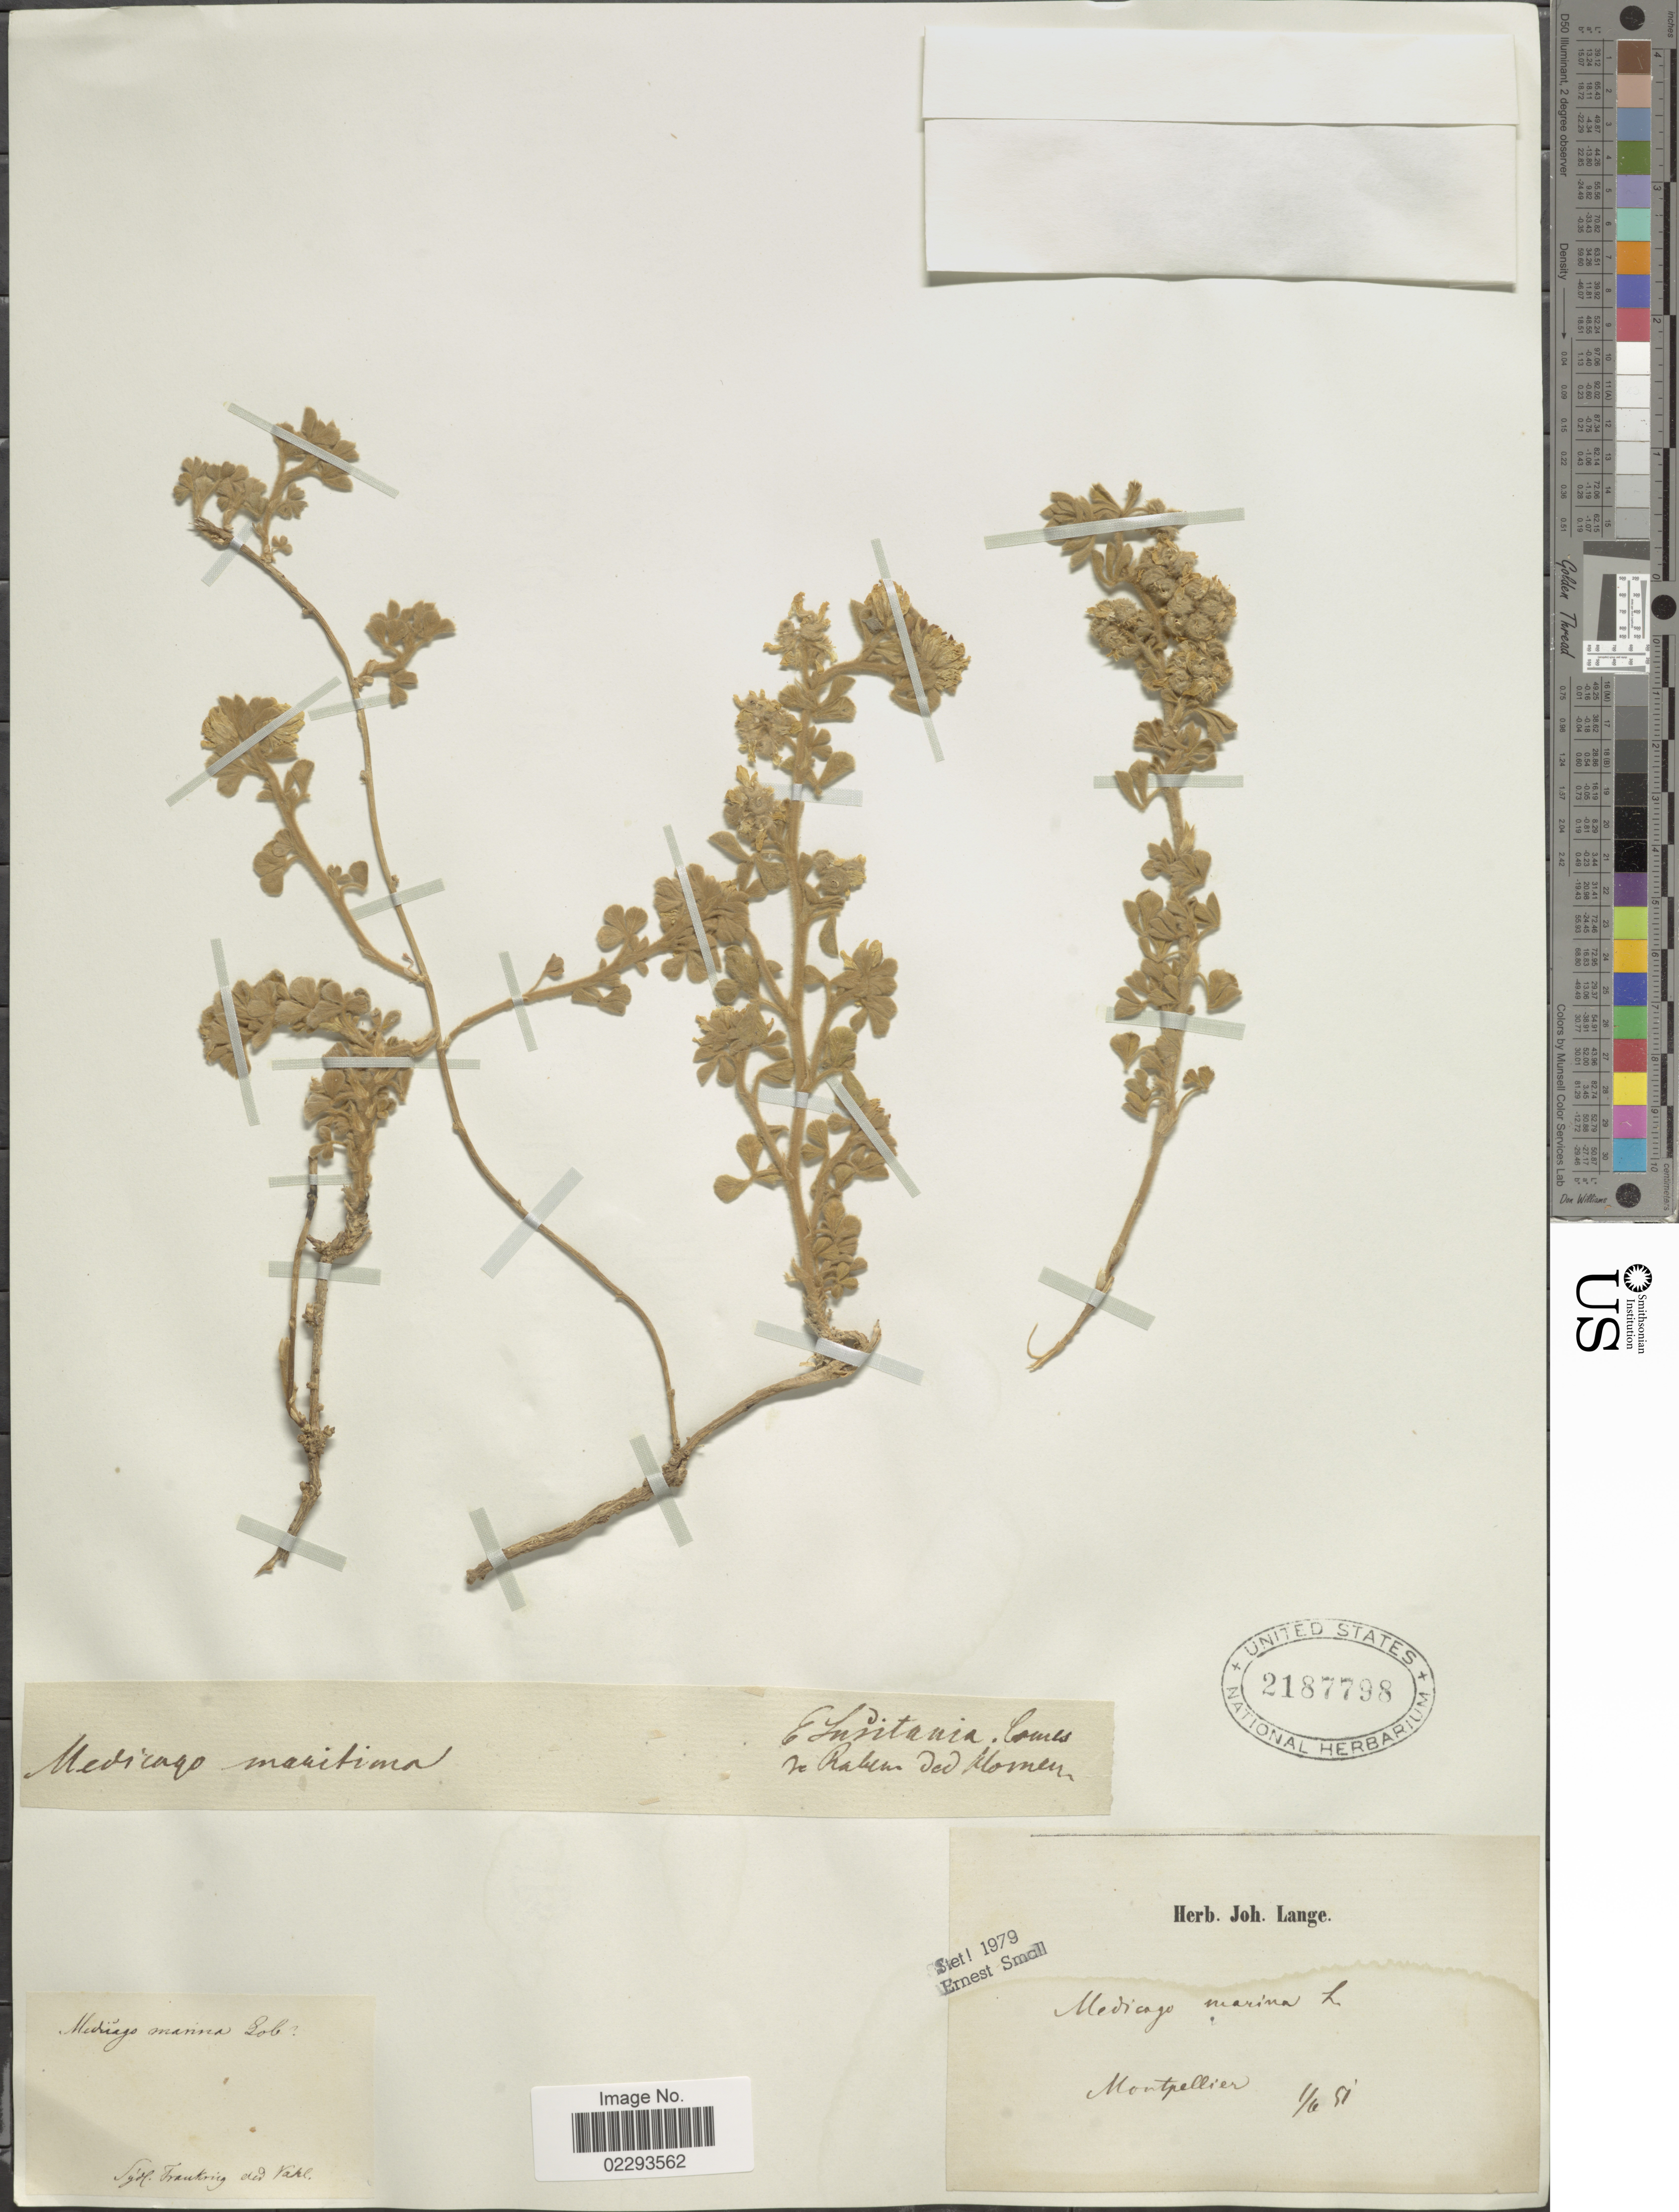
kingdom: Plantae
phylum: Tracheophyta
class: Magnoliopsida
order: Fabales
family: Fabaceae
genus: Medicago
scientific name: Medicago marina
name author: L.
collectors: ex herb. Joh. Lange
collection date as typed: Transcribed d/m/y: 1/6/51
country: France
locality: Sdl Frautring del Vahl [interpreted]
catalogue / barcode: US 2187798